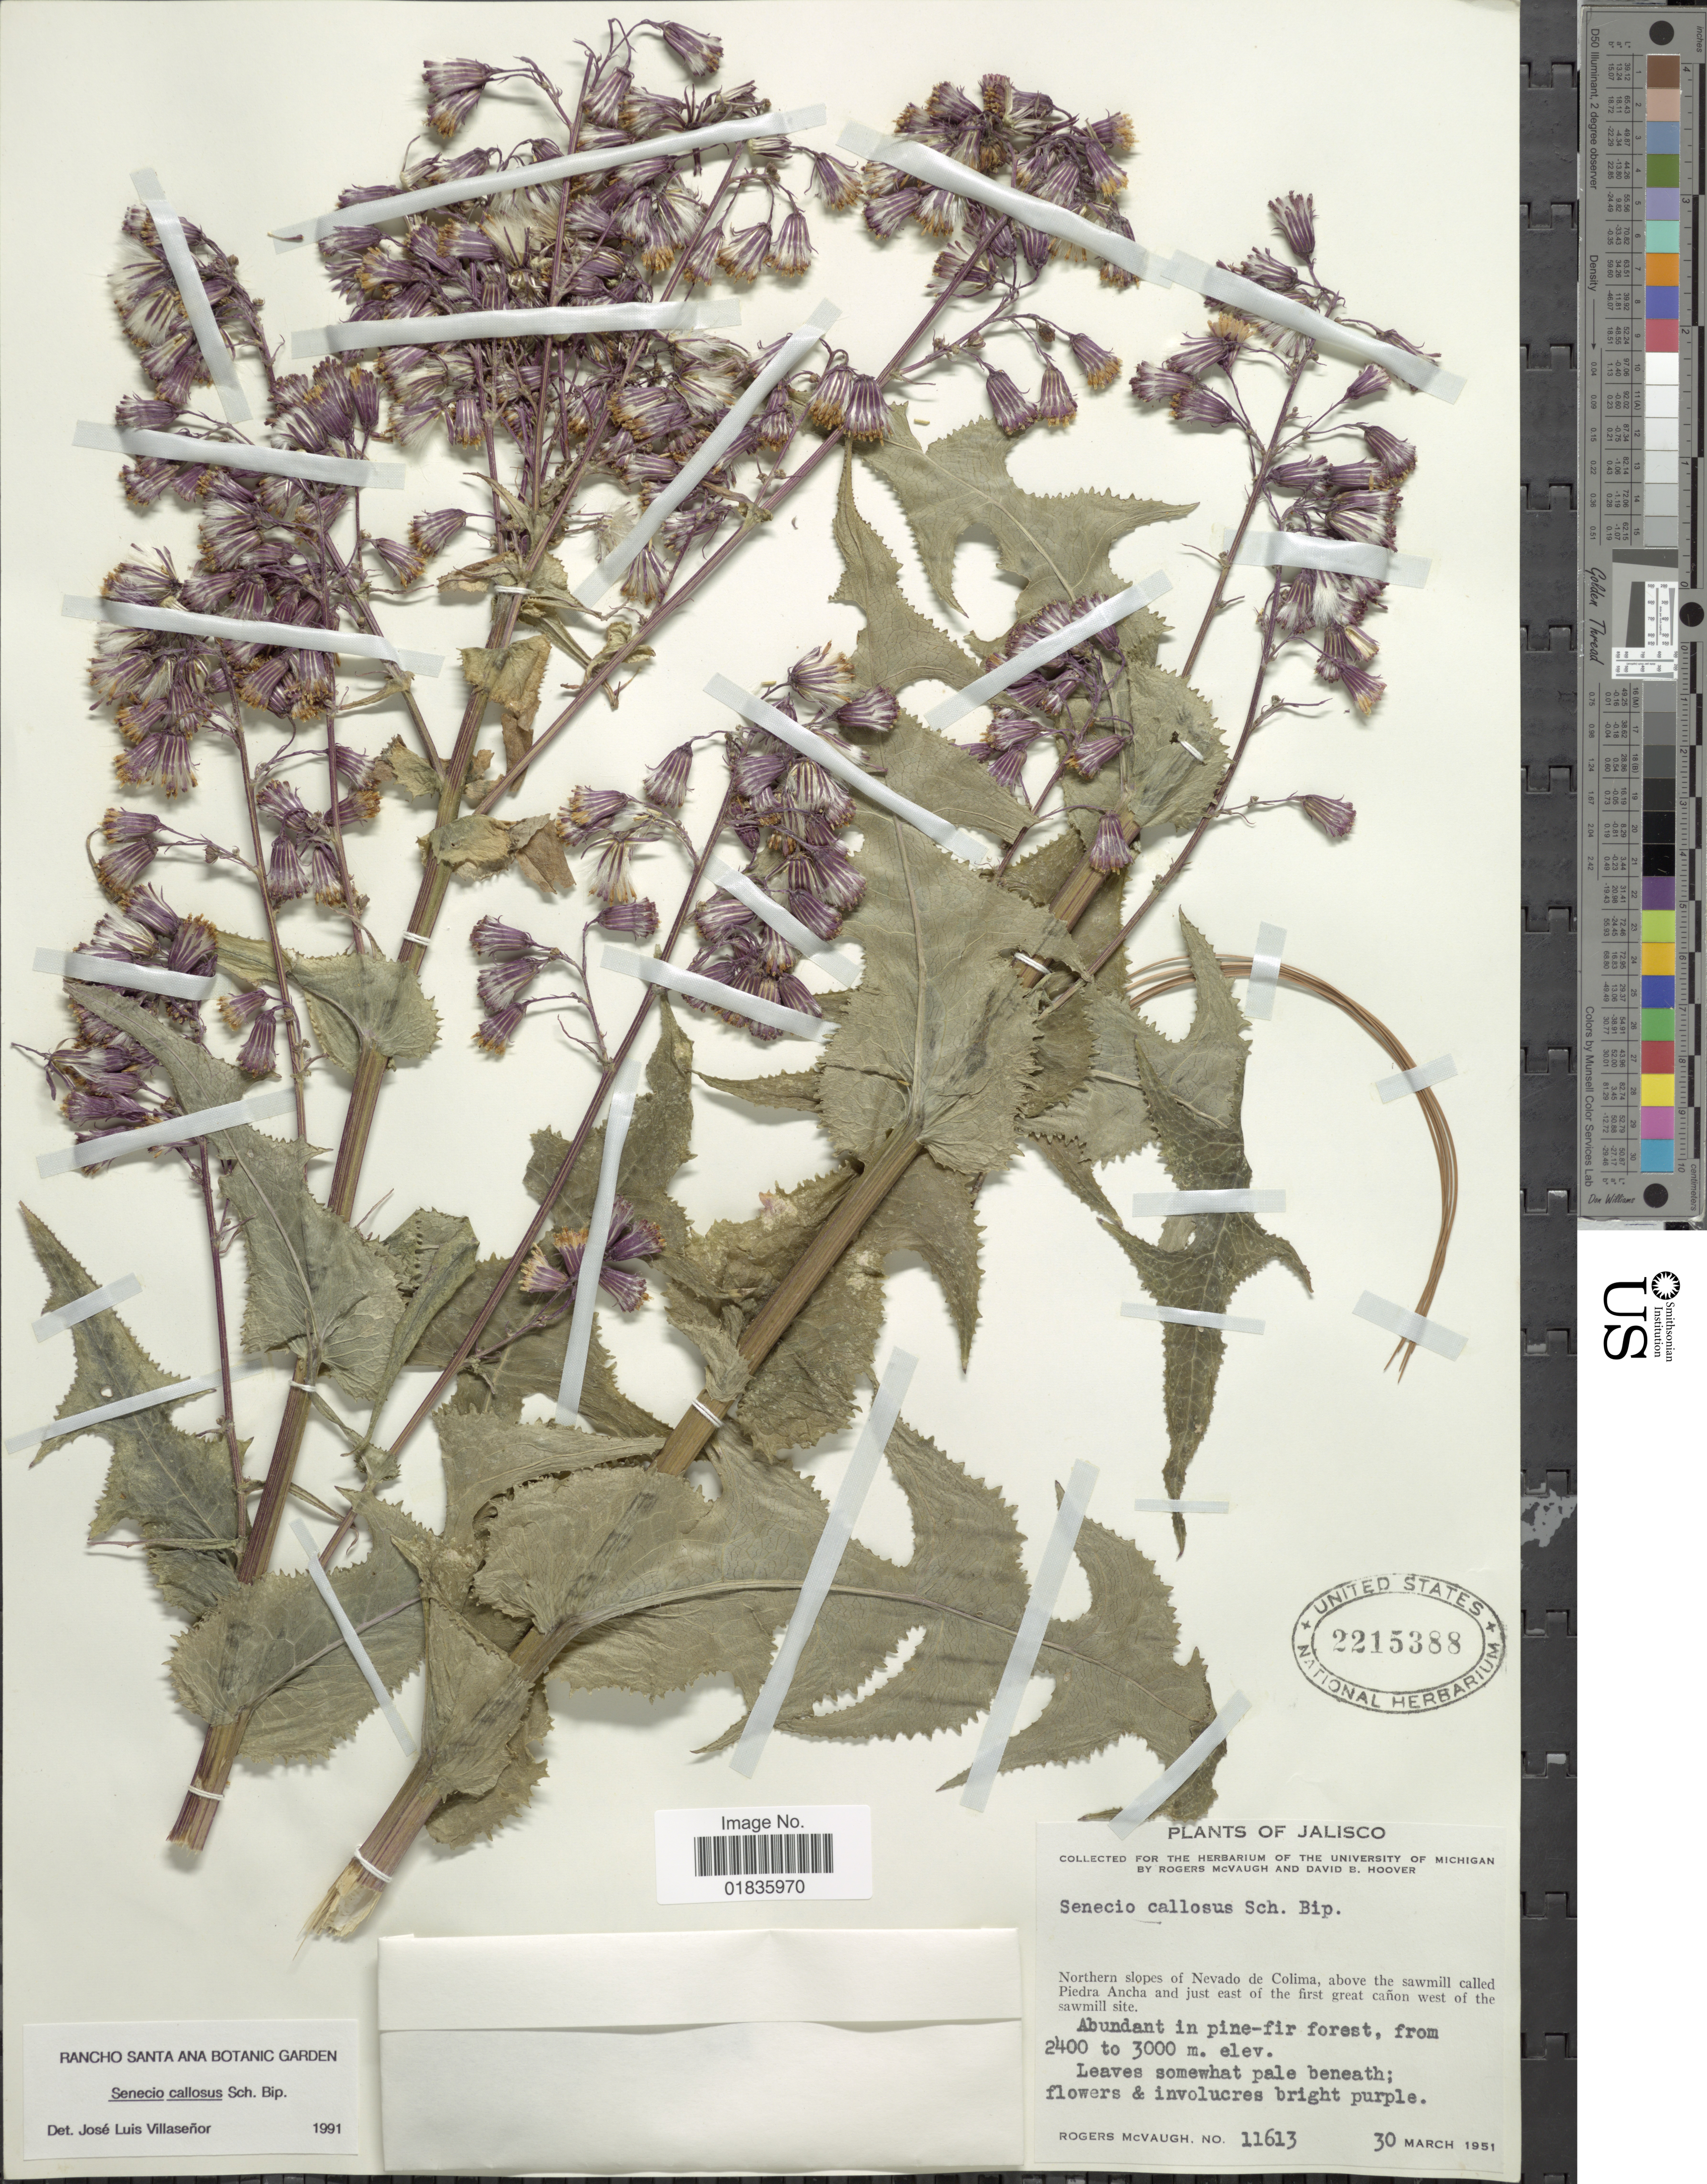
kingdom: Plantae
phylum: Tracheophyta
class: Magnoliopsida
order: Asterales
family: Asteraceae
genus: Senecio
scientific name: Senecio callosus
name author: Sch. Bip.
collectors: R. McVaugh & D. B. Hoover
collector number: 11613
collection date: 1951-03-30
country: Mexico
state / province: Jalisco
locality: Northern slopes of Nevado de Colima, above the sawmill called Piedra Ancha and just east of the first great cañon west of the sawmill site.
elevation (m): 2400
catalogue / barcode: US 2215388